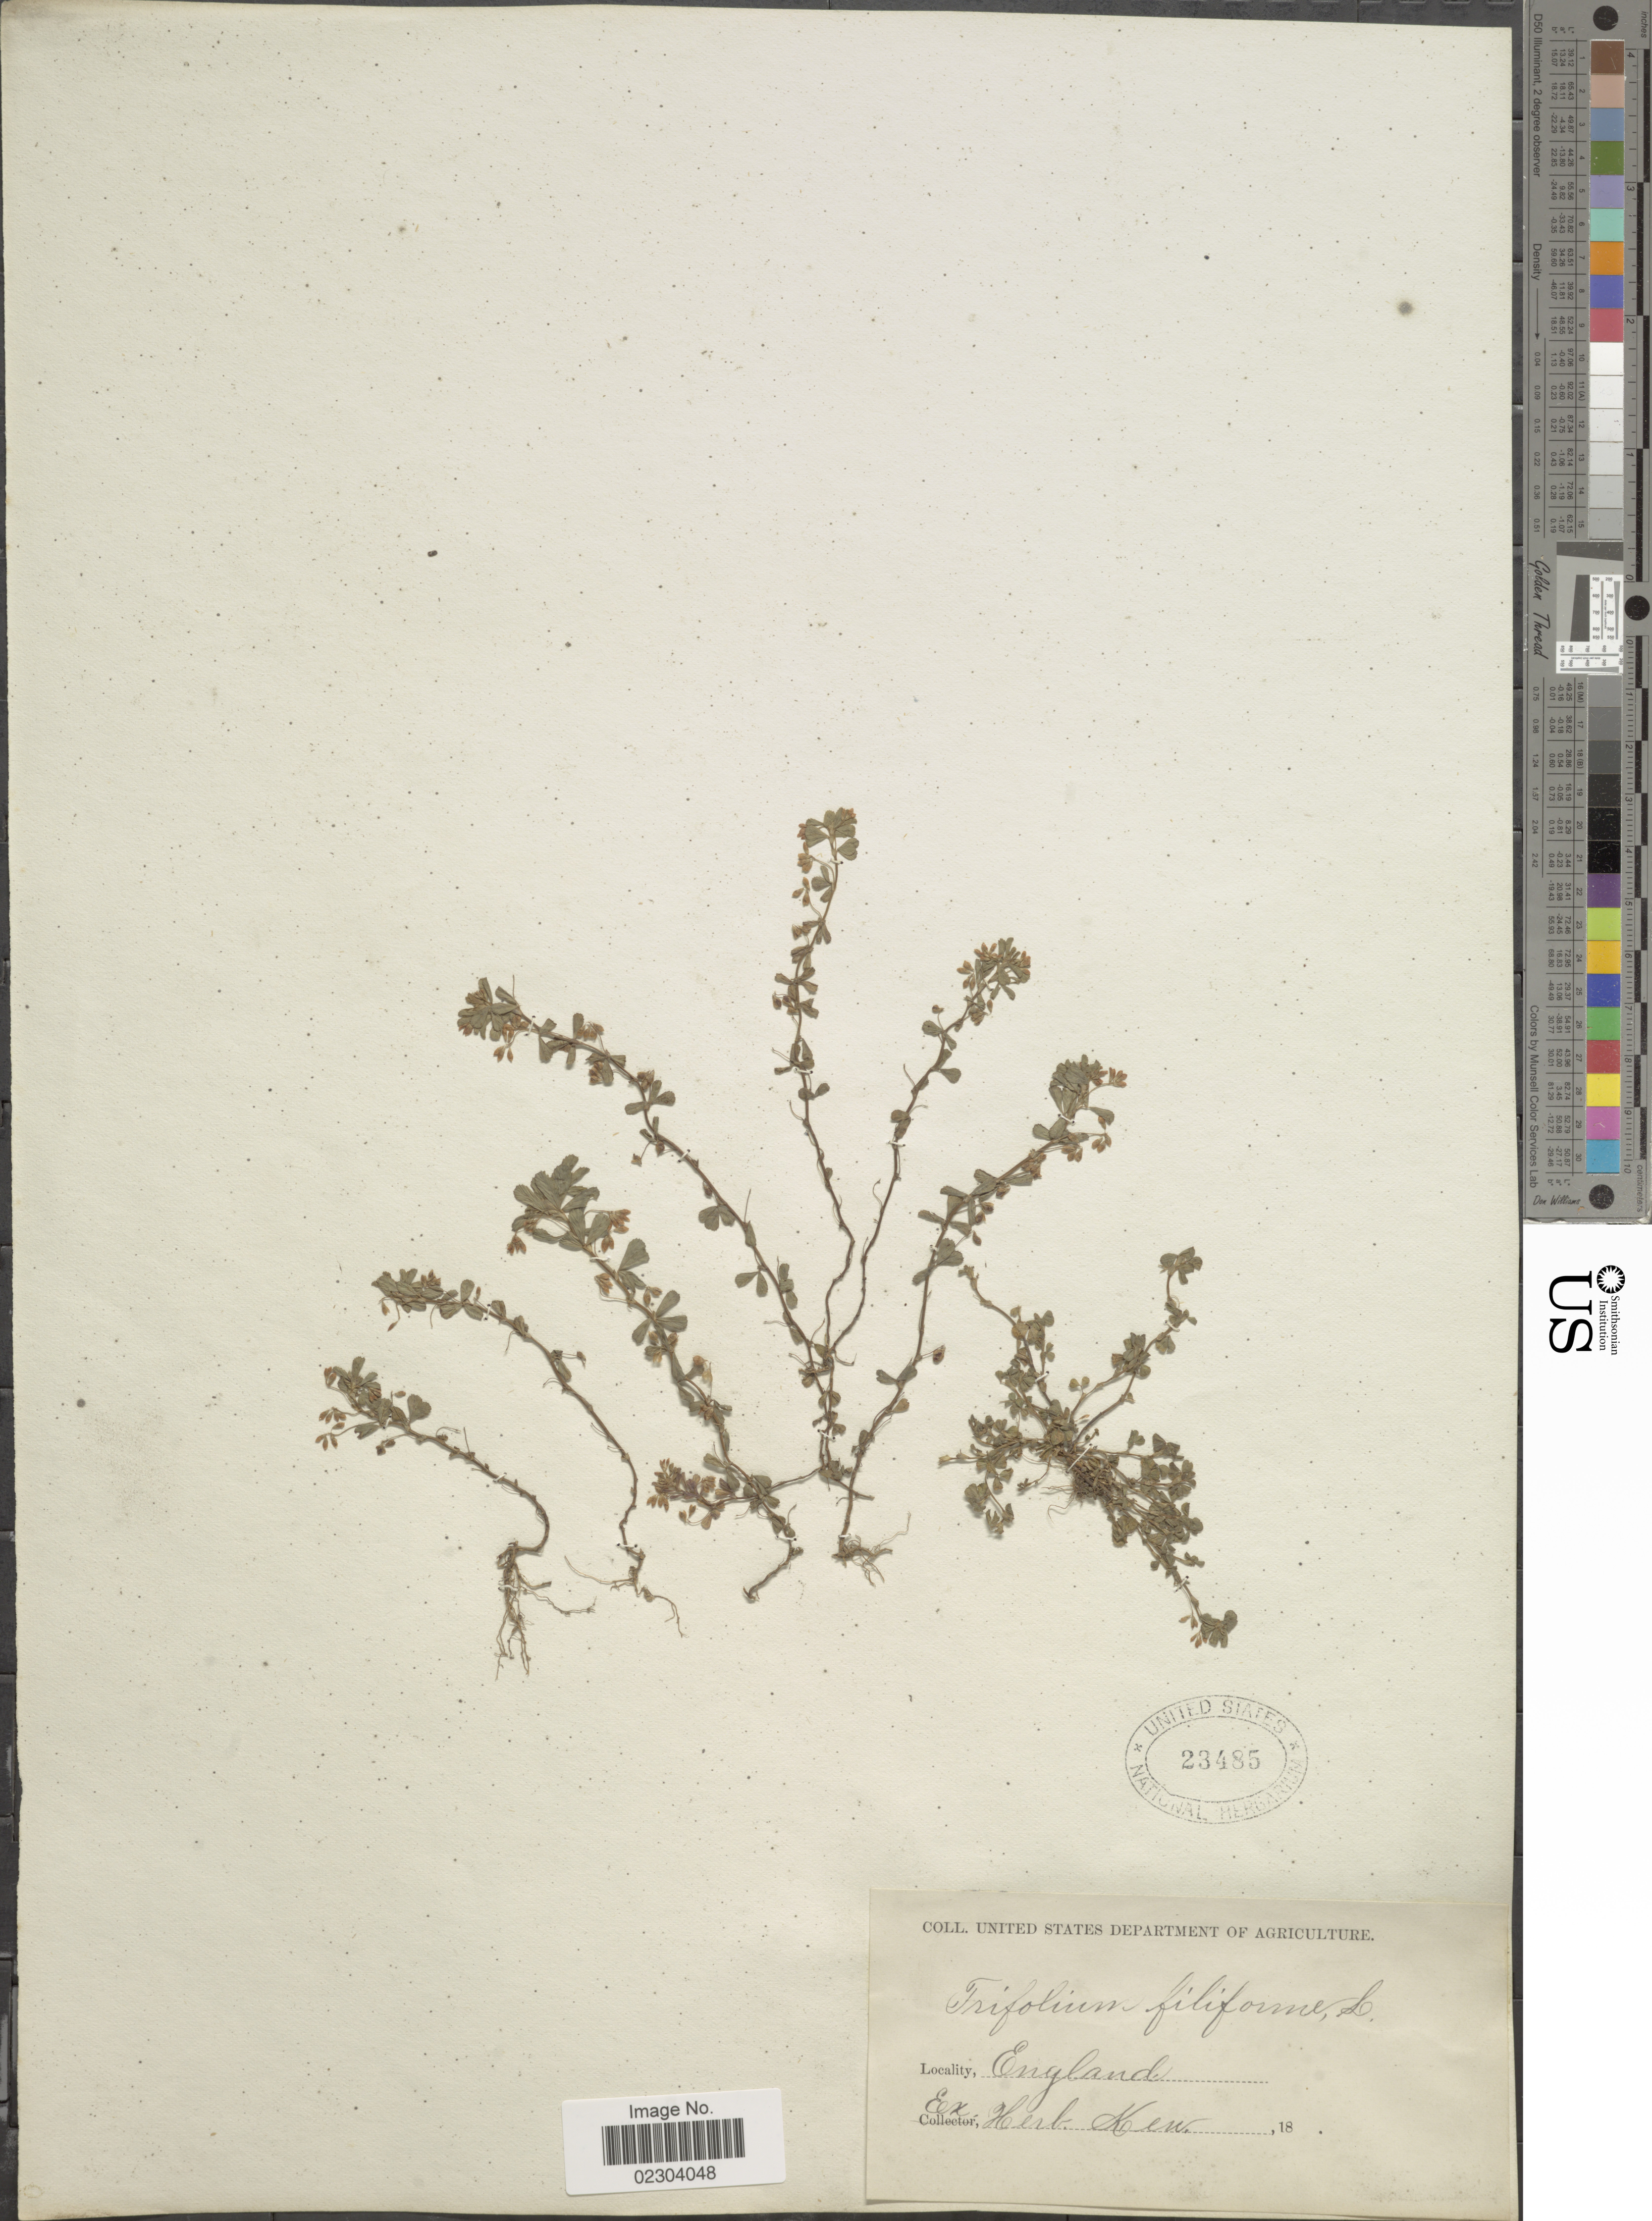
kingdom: Plantae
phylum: Tracheophyta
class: Magnoliopsida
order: Fabales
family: Fabaceae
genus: Trifolium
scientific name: Trifolium filiforme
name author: L.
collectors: ex Herb. Kew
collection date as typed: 18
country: United Kingdom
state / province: England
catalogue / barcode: US 23485